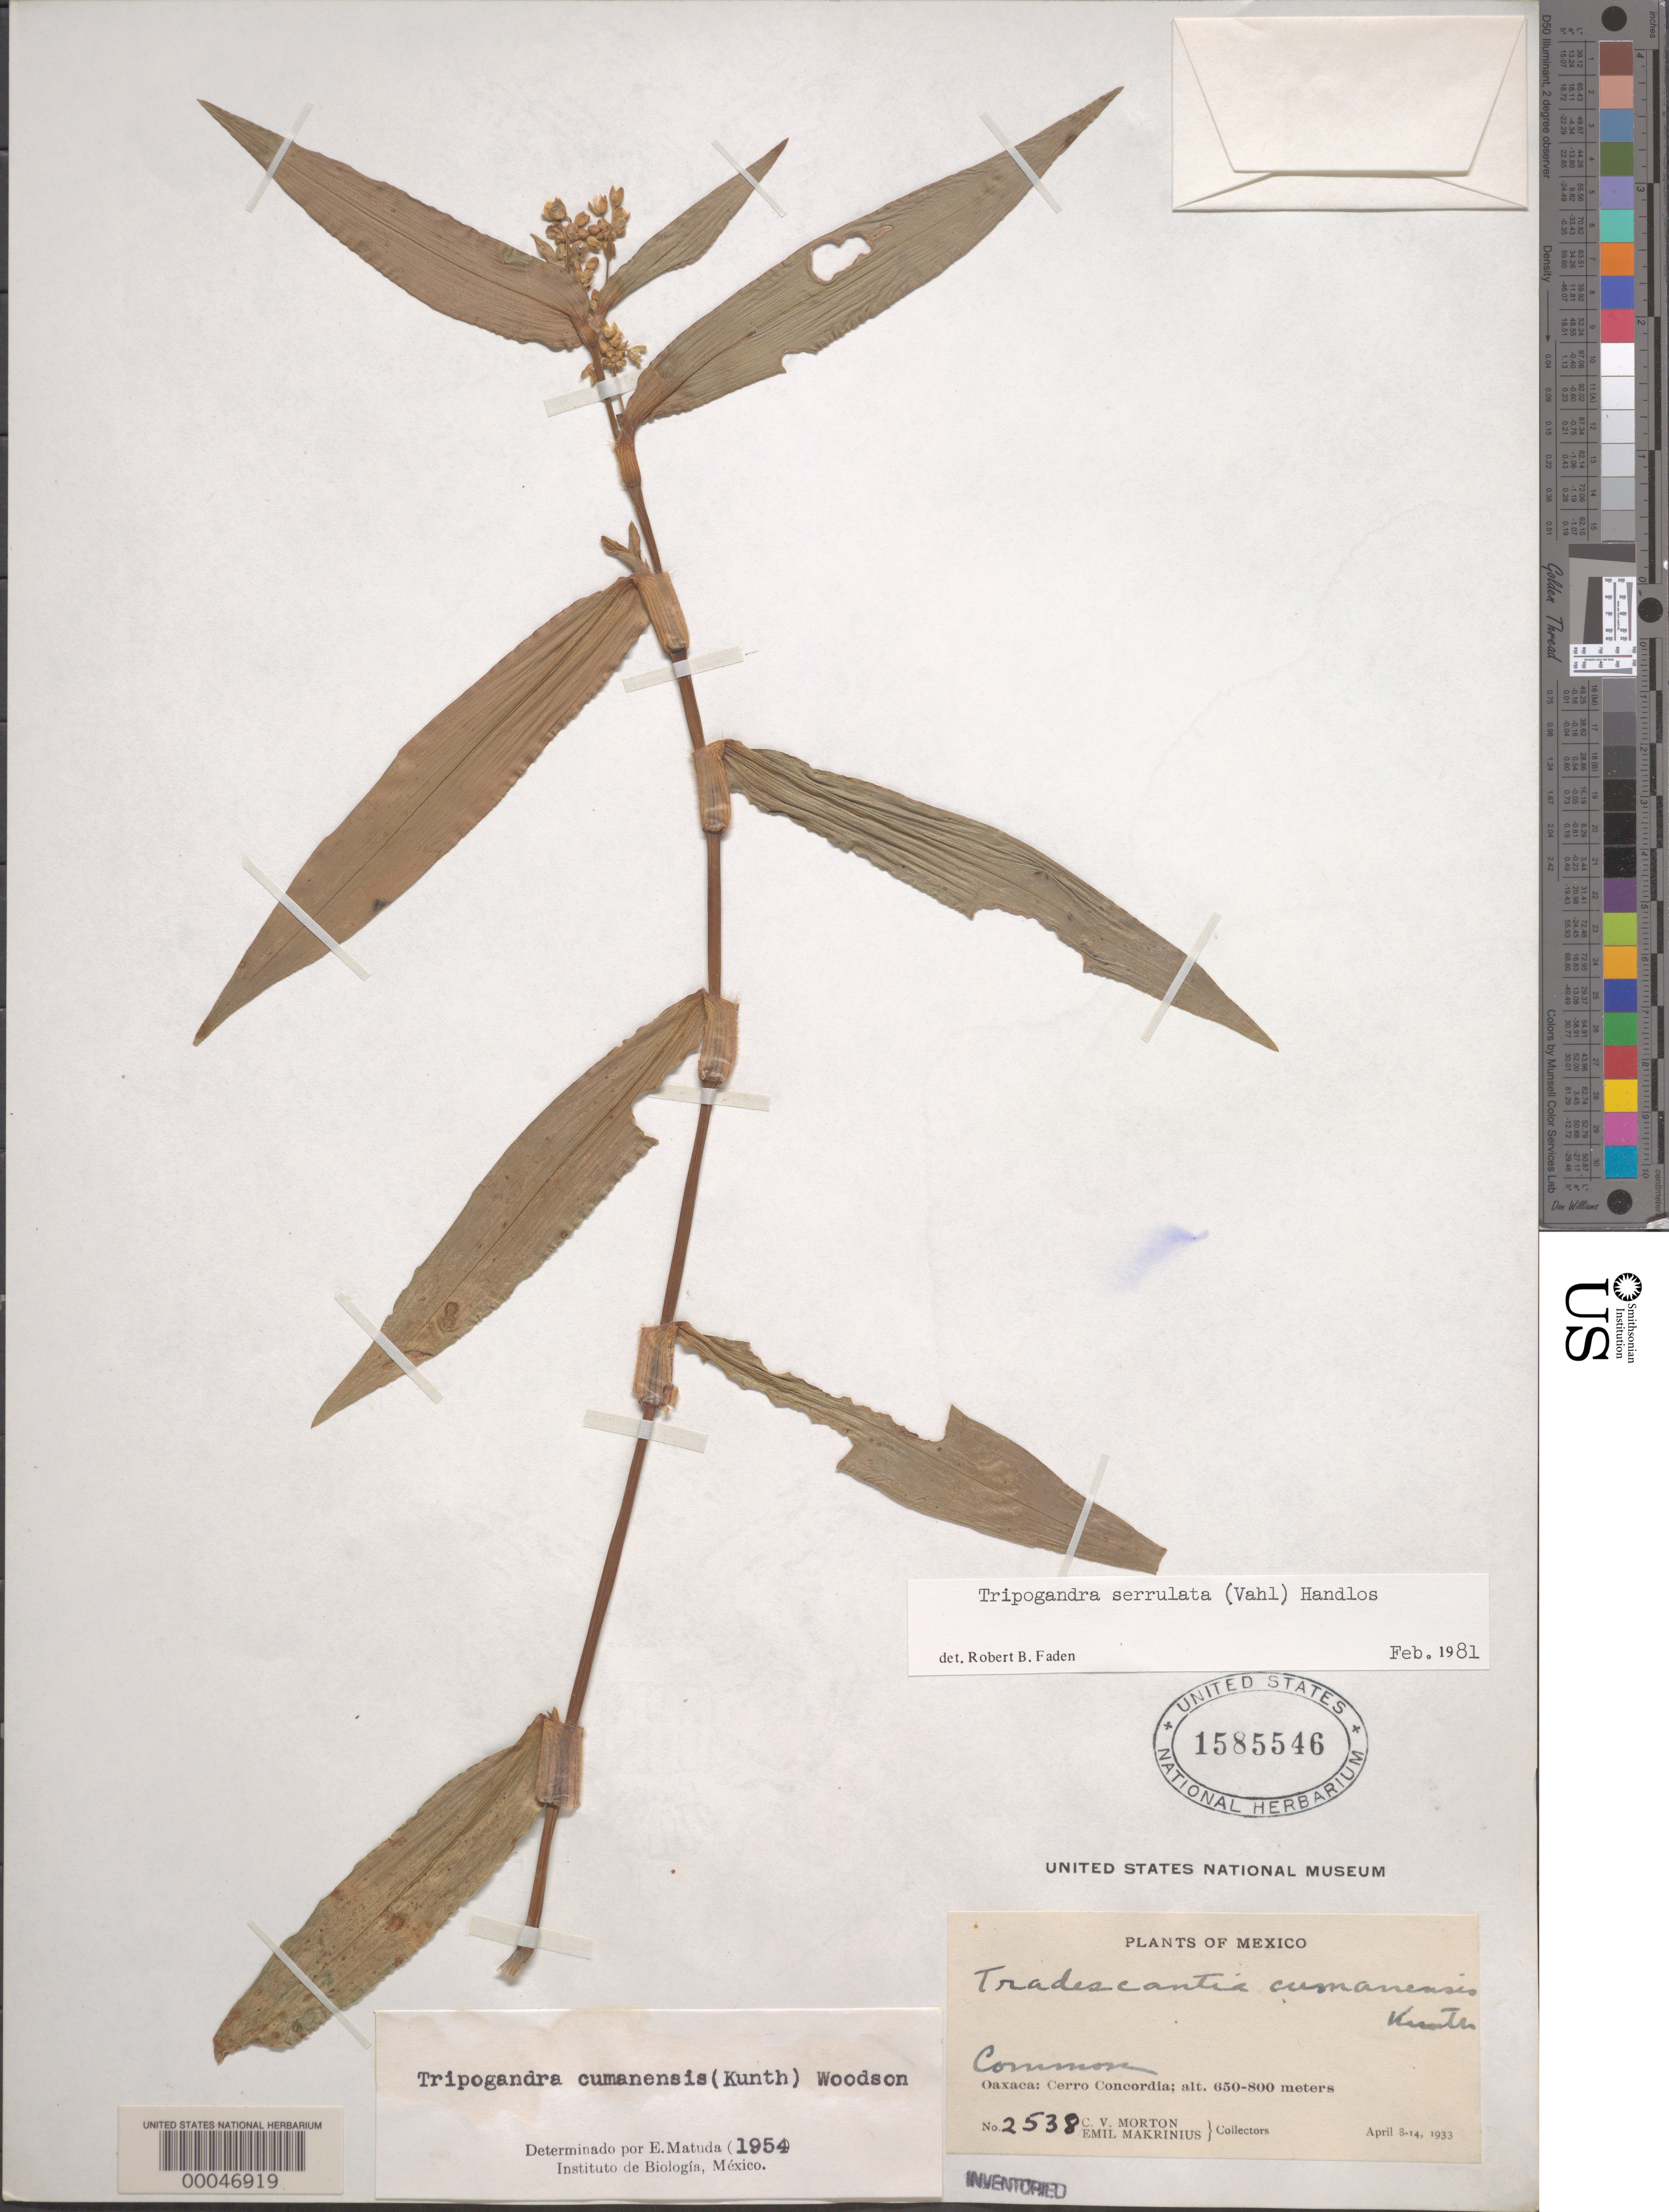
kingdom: Plantae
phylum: Tracheophyta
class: Liliopsida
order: Commelinales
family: Commelinaceae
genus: Tripogandra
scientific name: Tripogandra serrulata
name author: (Vahl) Handlos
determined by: Faden, Robert B., (US), Smithsonian Institution - National Museum of Natural History (UNITED STATES)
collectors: C. V. Morton & E. Makrinius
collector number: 2538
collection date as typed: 08 Apr 1933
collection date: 1933-04-08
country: Mexico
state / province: Oaxaca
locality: Cerro concordia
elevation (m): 650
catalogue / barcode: US 1585546